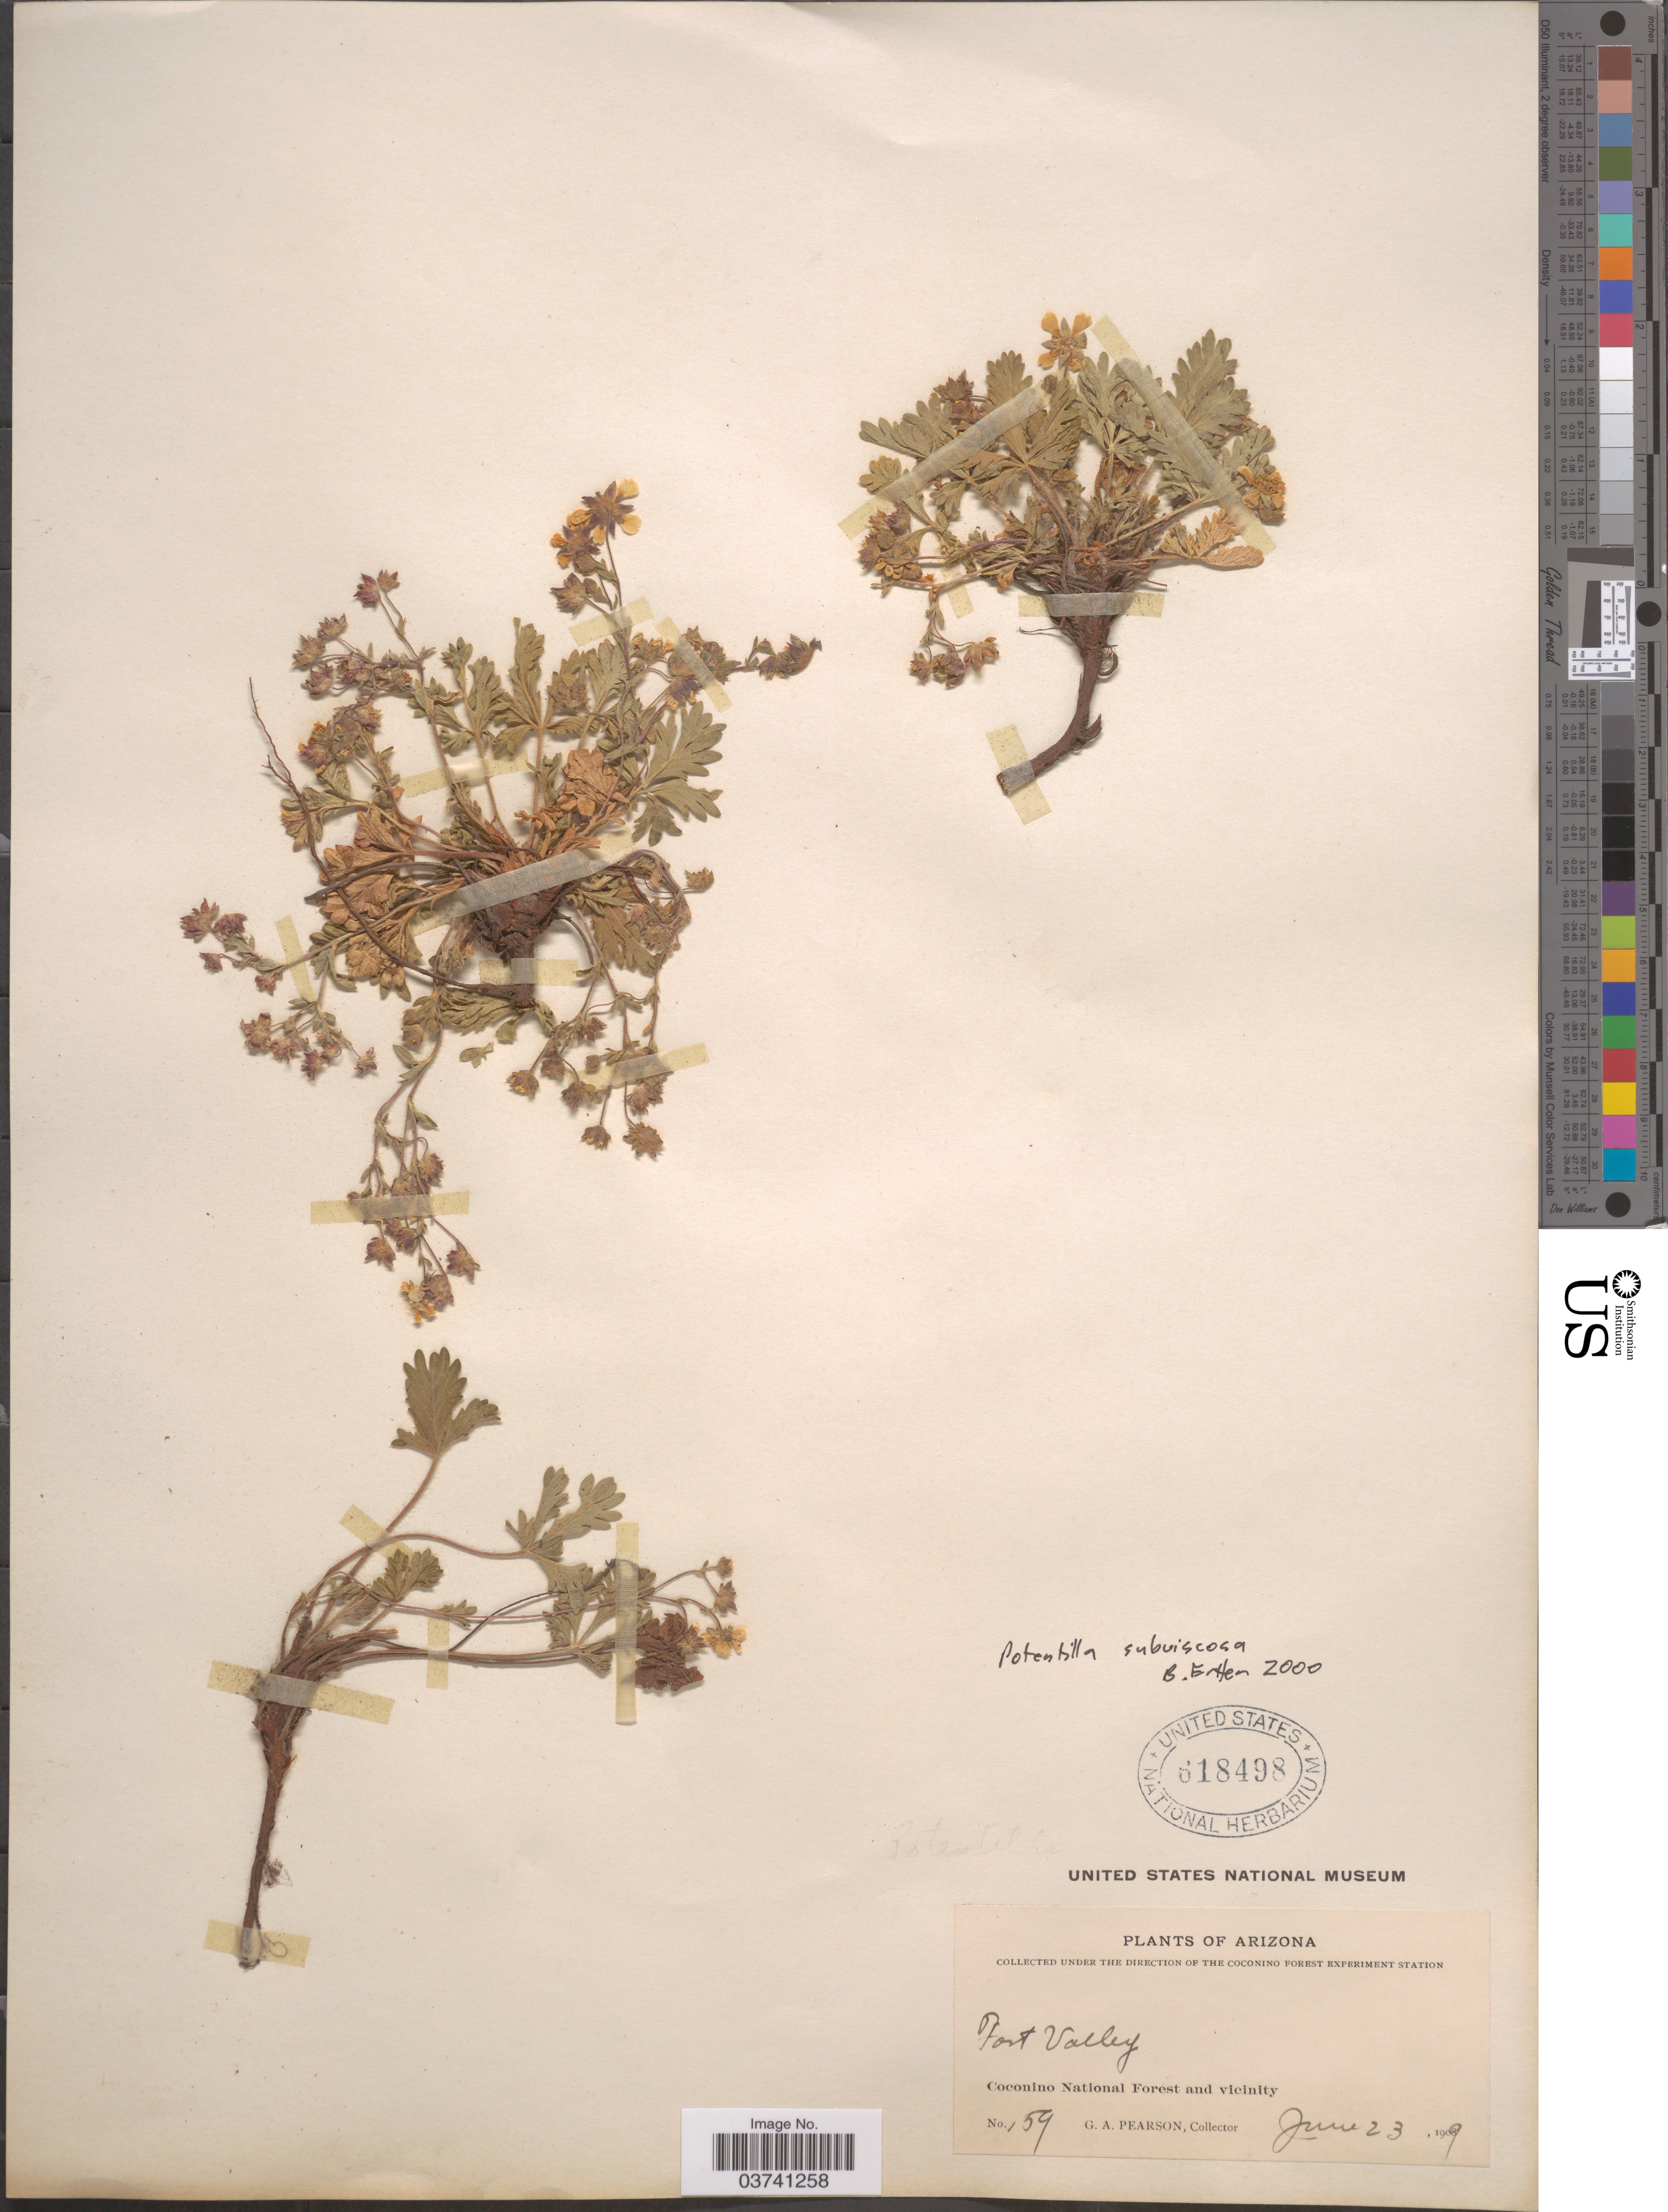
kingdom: Plantae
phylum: Tracheophyta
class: Magnoliopsida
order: Rosales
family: Rosaceae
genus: Potentilla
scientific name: Potentilla subviscosa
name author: Greene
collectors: G. Pearson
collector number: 159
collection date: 1909-06-23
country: United States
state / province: Arizona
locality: Fort Valley. Coconino National Forest and vicinity.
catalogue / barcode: US 618498